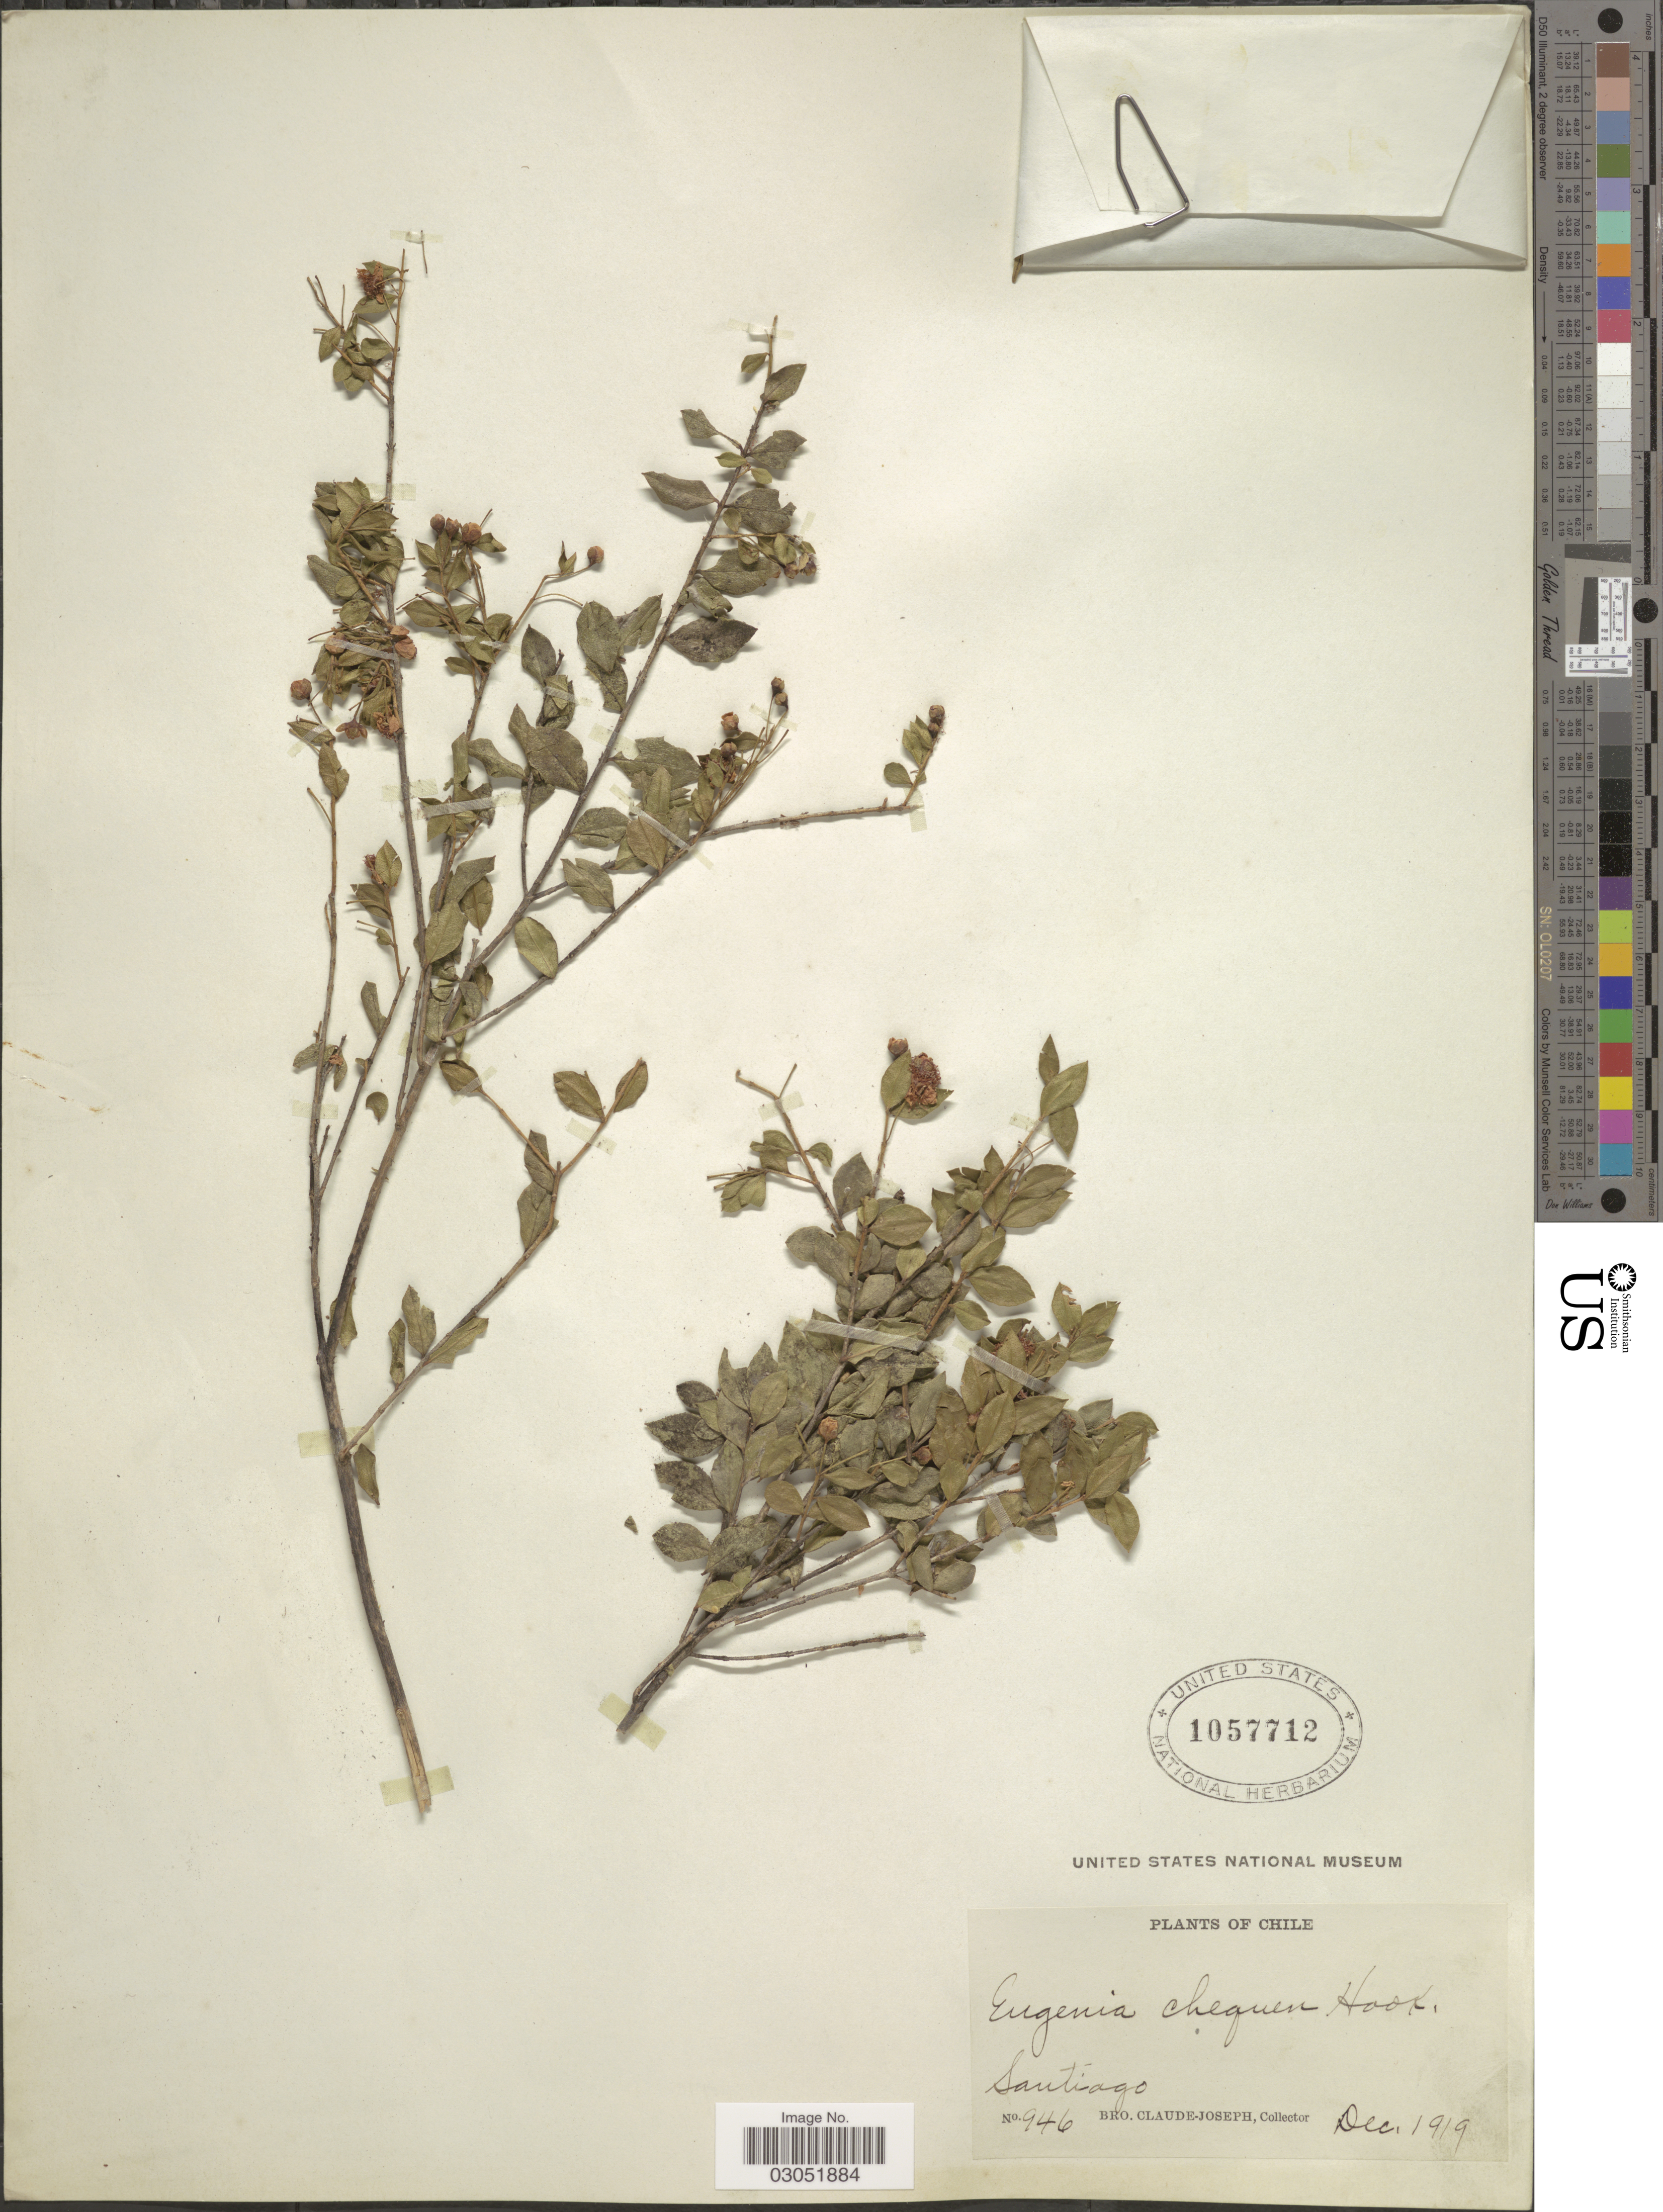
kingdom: Plantae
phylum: Tracheophyta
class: Magnoliopsida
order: Myrtales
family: Myrtaceae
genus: Luma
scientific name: Luma chequen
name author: (Molina) A. Gray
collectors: Bro. Claude-Joseph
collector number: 946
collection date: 1919-12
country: Chile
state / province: Región Metropolitana (RM)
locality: Santiago.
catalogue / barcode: US 1057712